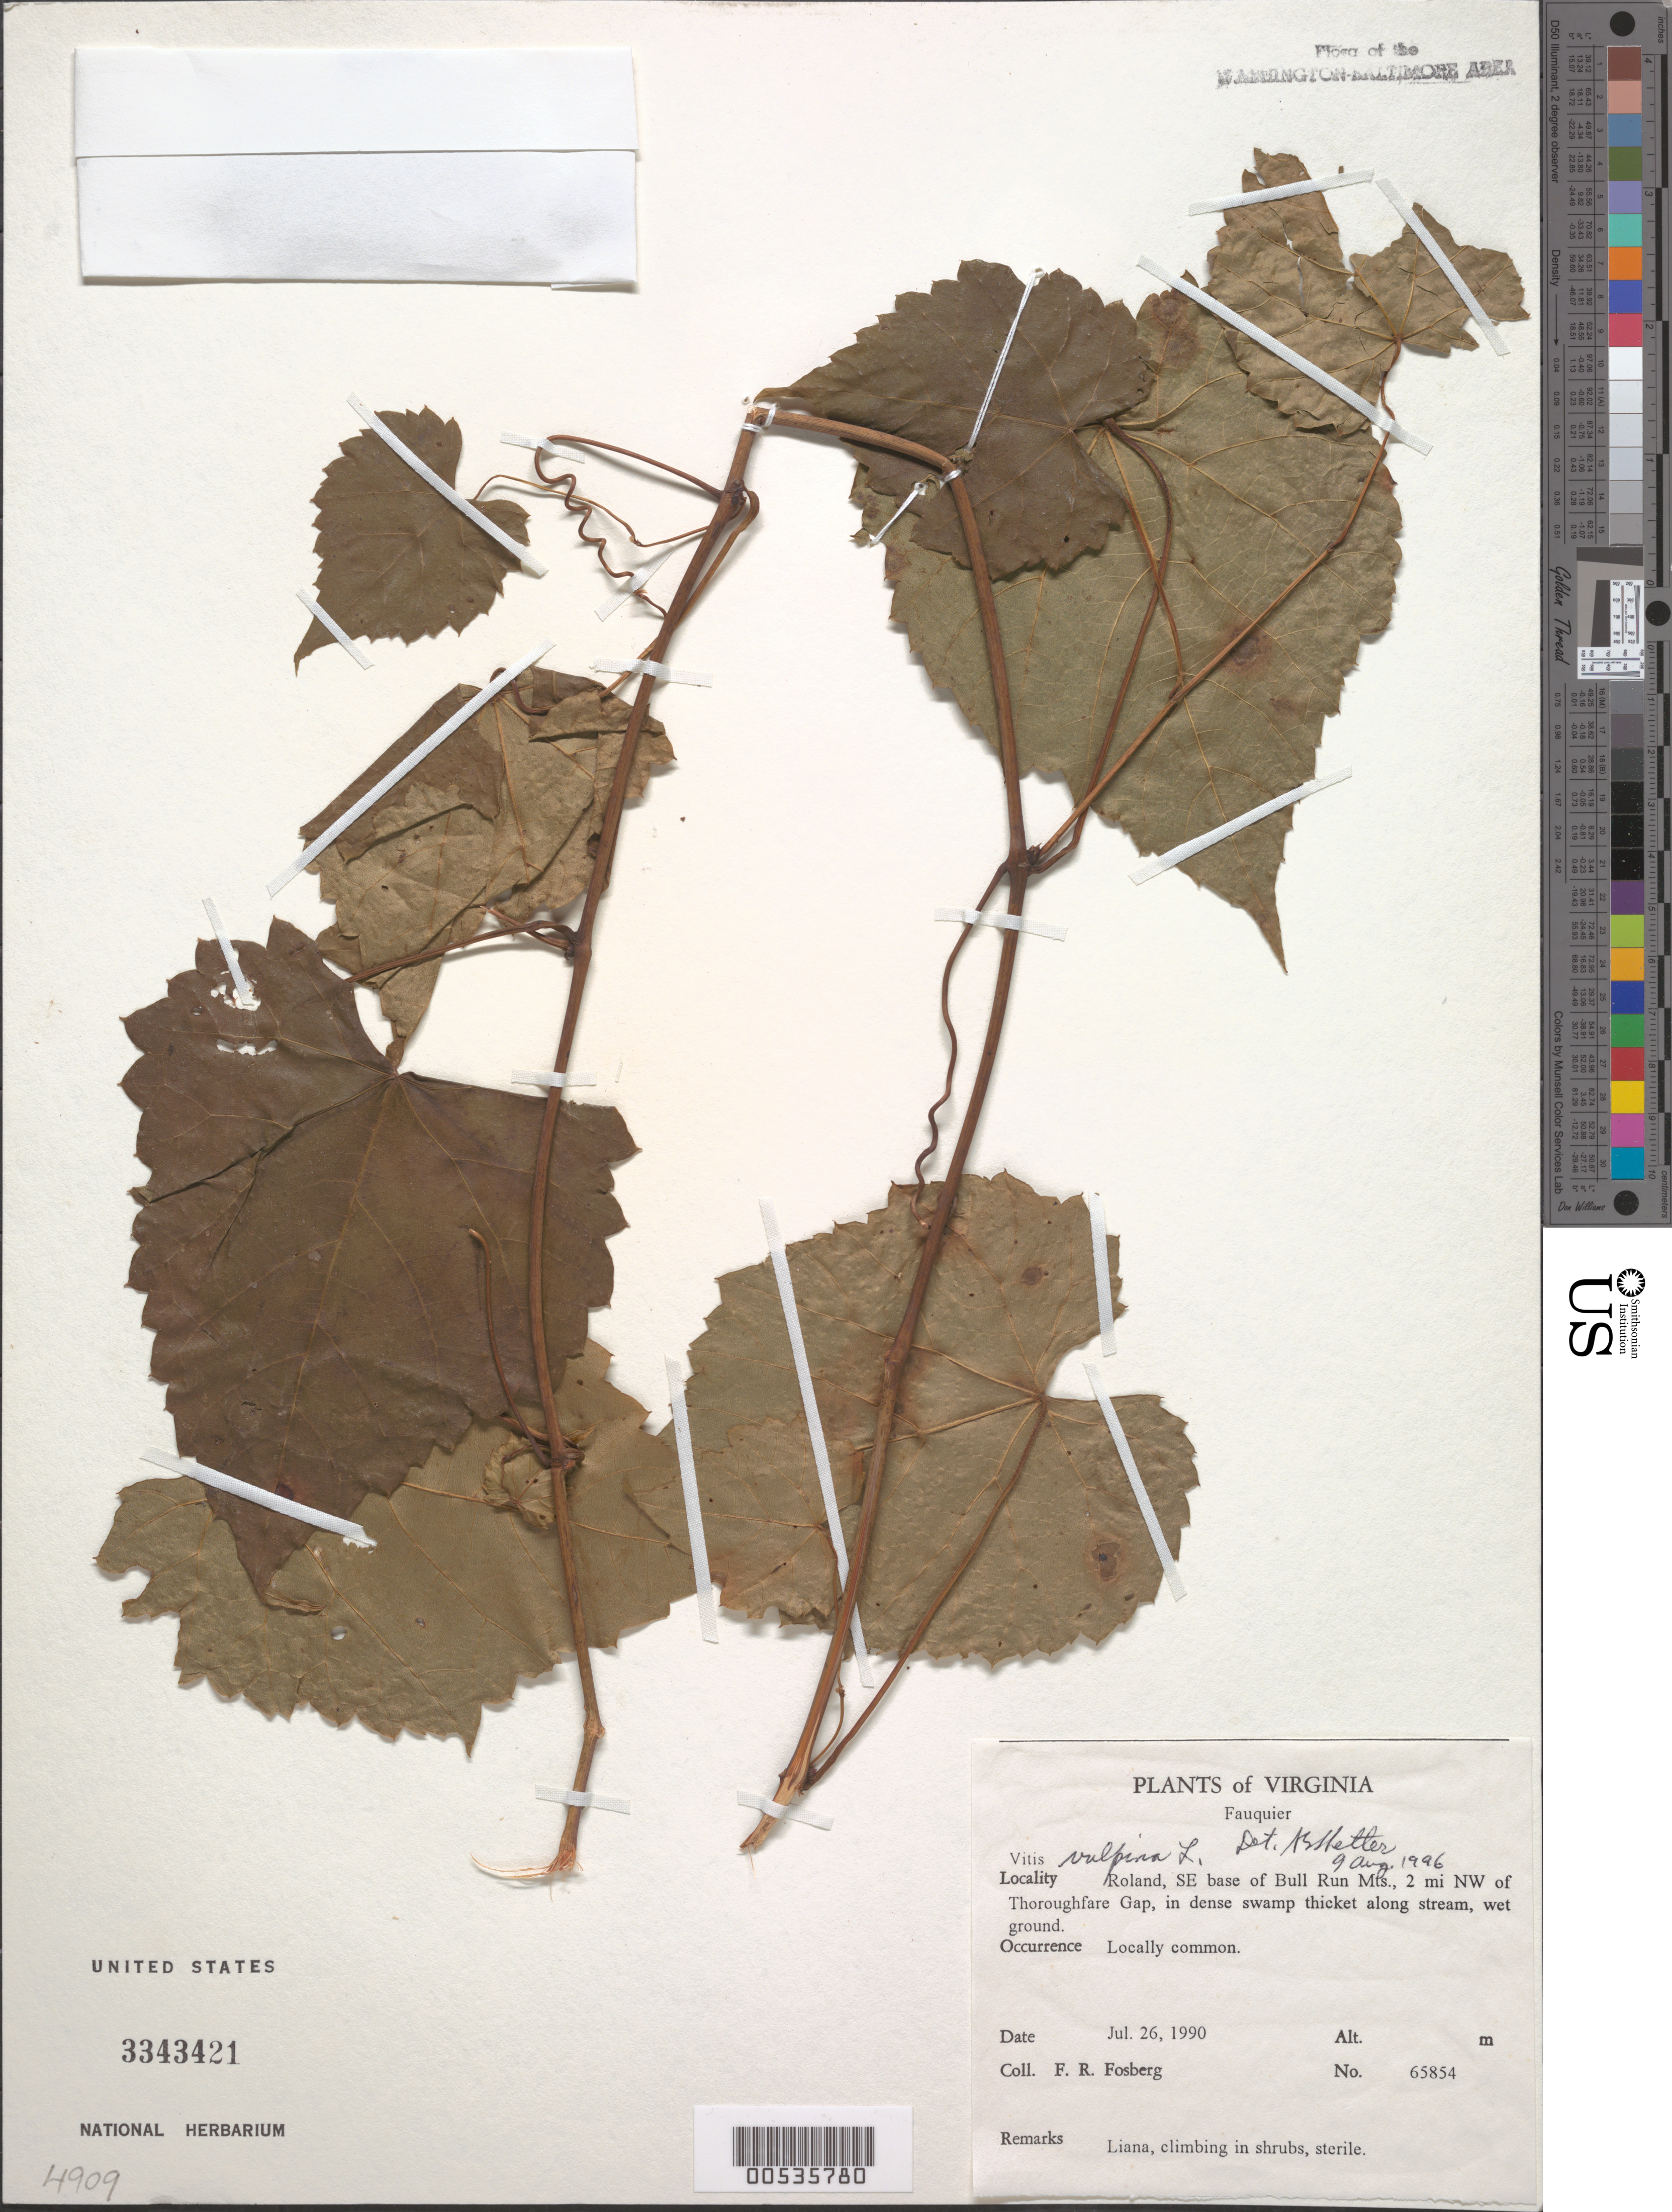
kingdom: Plantae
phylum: Tracheophyta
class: Magnoliopsida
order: Vitales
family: Vitaceae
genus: Vitis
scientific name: Vitis vulpina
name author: L.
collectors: F. R. Fosberg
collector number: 65854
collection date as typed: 26 Jul 1990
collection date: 1990-07-26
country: United States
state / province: Virginia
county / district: Fauquier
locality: Roland, SE base of Bull Run Mts., 2 mi NW of Thorofare Gap Bull Run Mts.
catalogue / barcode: US 3343421